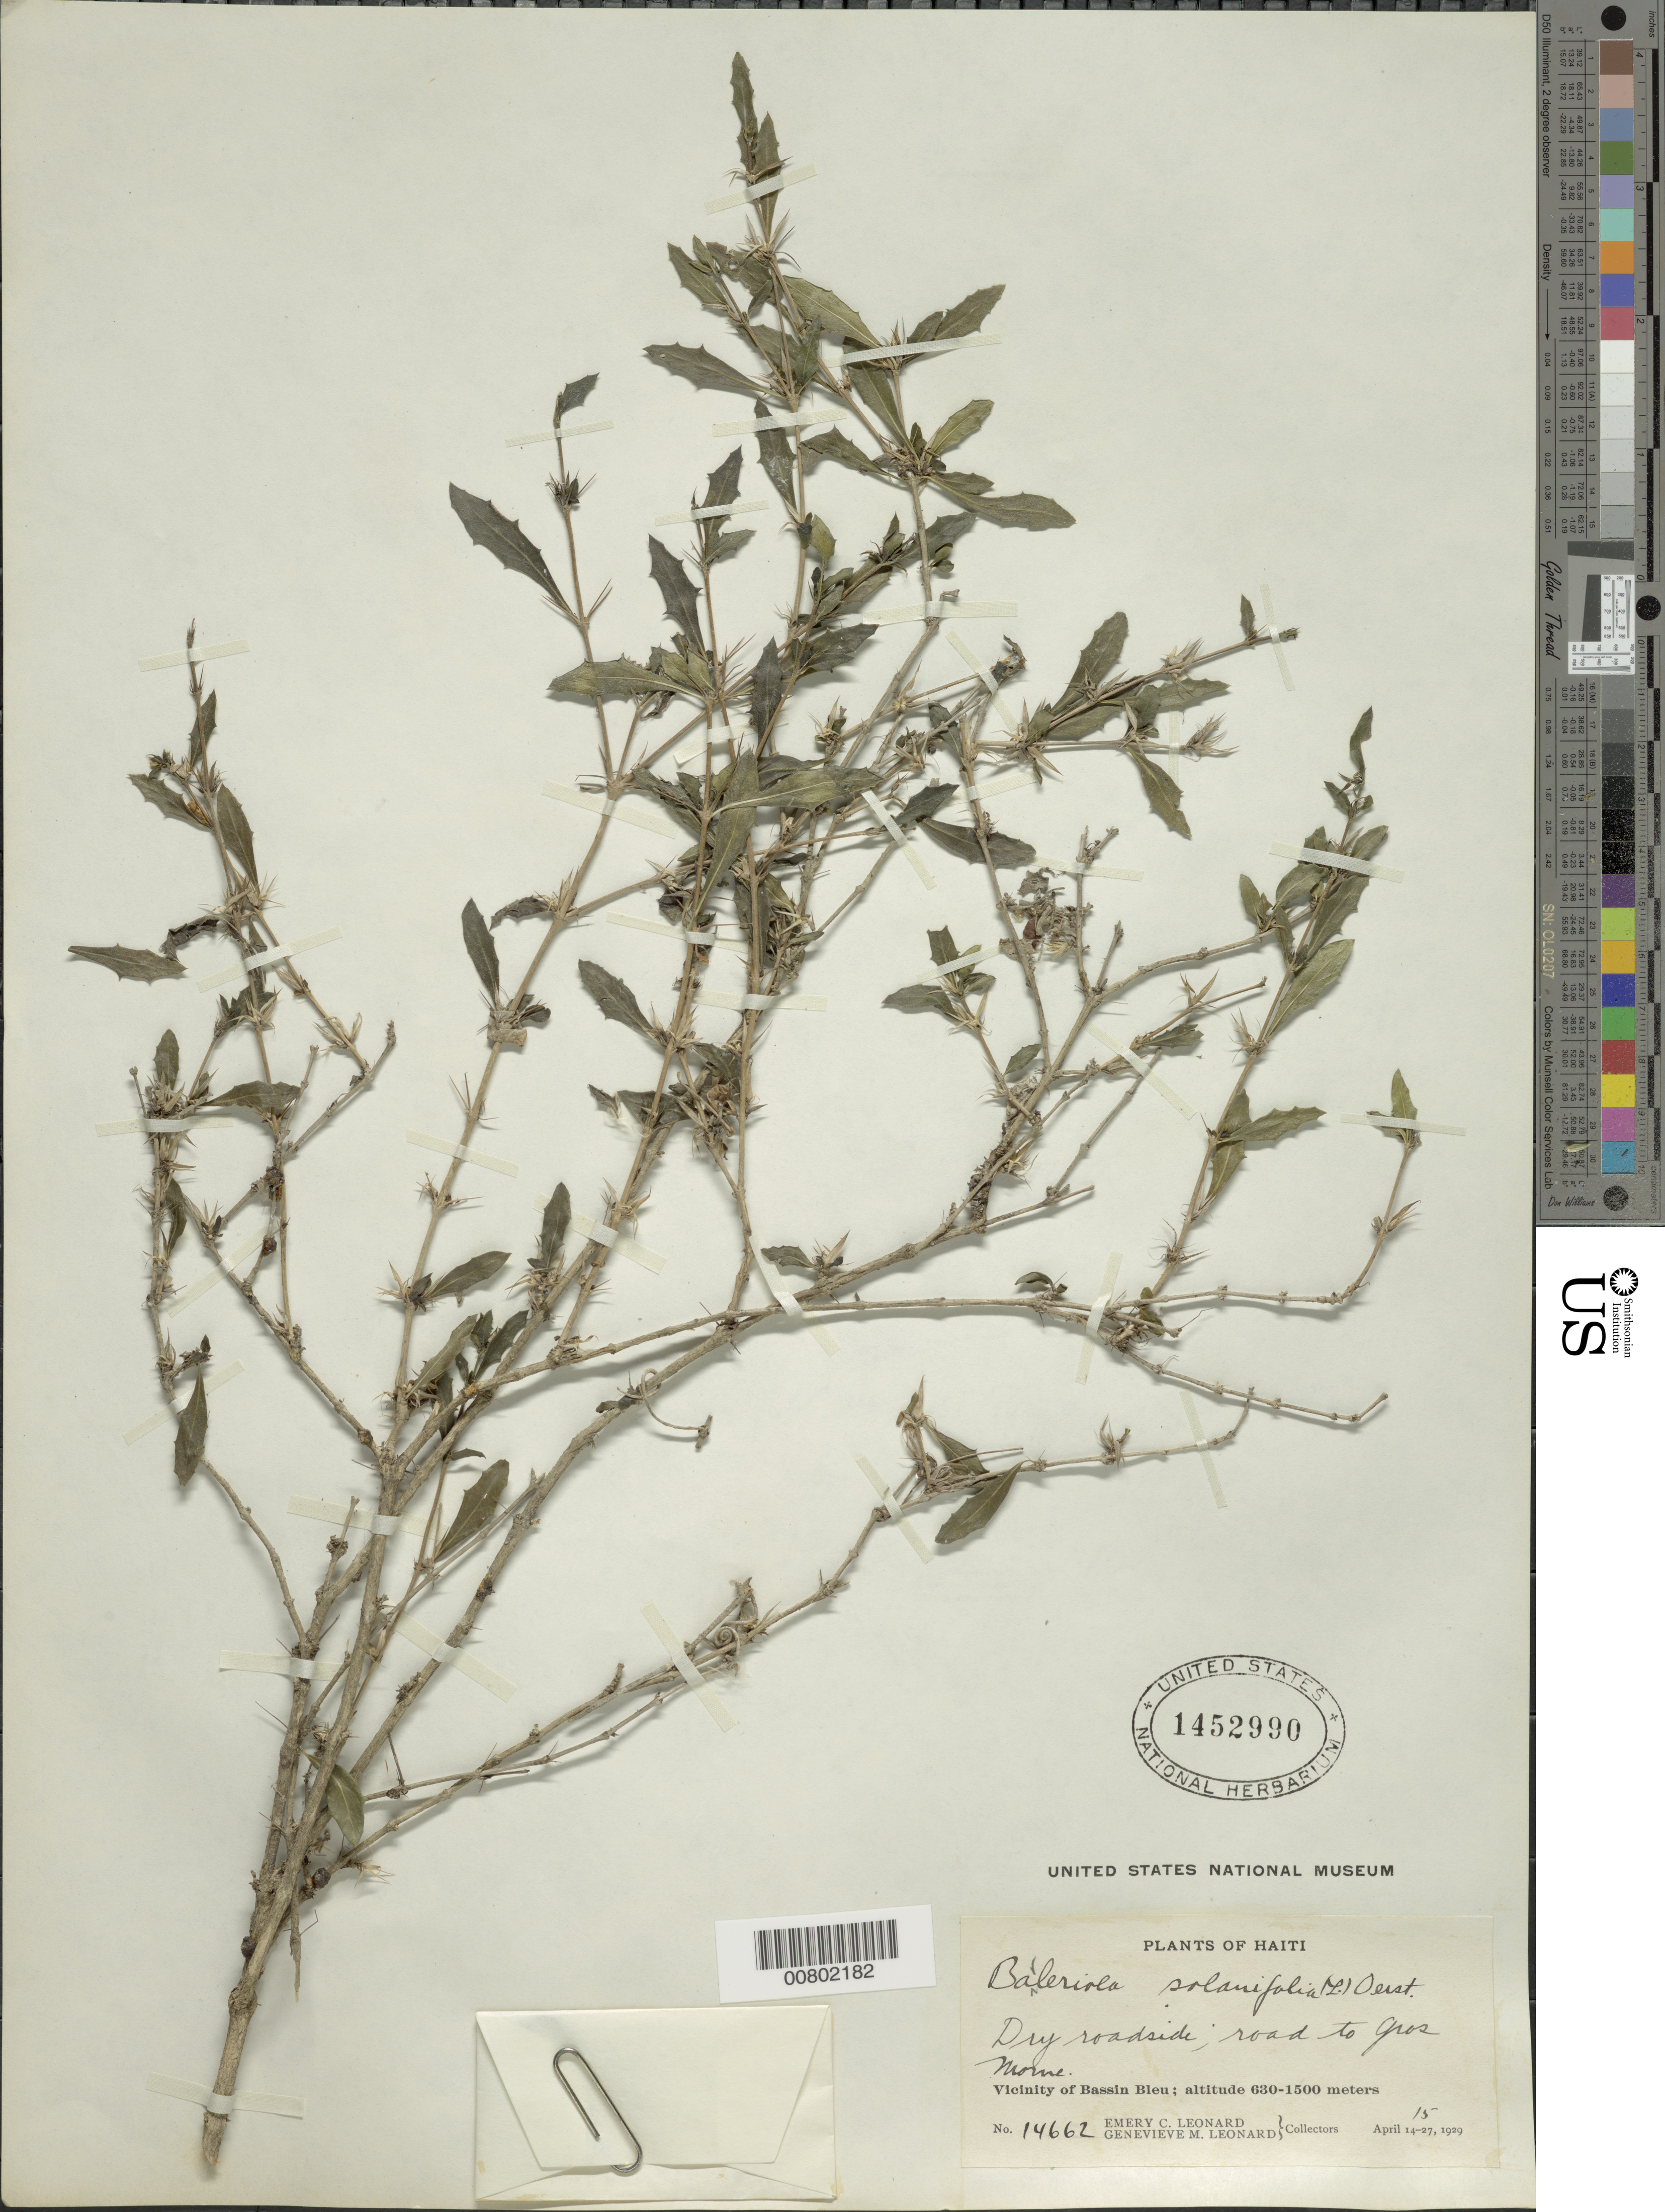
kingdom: Plantae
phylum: Tracheophyta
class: Magnoliopsida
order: Lamiales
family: Acanthaceae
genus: Barleriola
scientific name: Barleriola solanifolia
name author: (L.) Oerst. ex Lindau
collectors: E. C. Leonard & G. M. Leonard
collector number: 14662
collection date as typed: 15 Apr 1929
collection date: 1929-04-15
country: Haiti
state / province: Nord-Ouest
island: Hispaniola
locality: Vicinity of Bassin Bleu, road to Gros Morne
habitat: Dry roadside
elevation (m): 630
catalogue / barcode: US 1452990